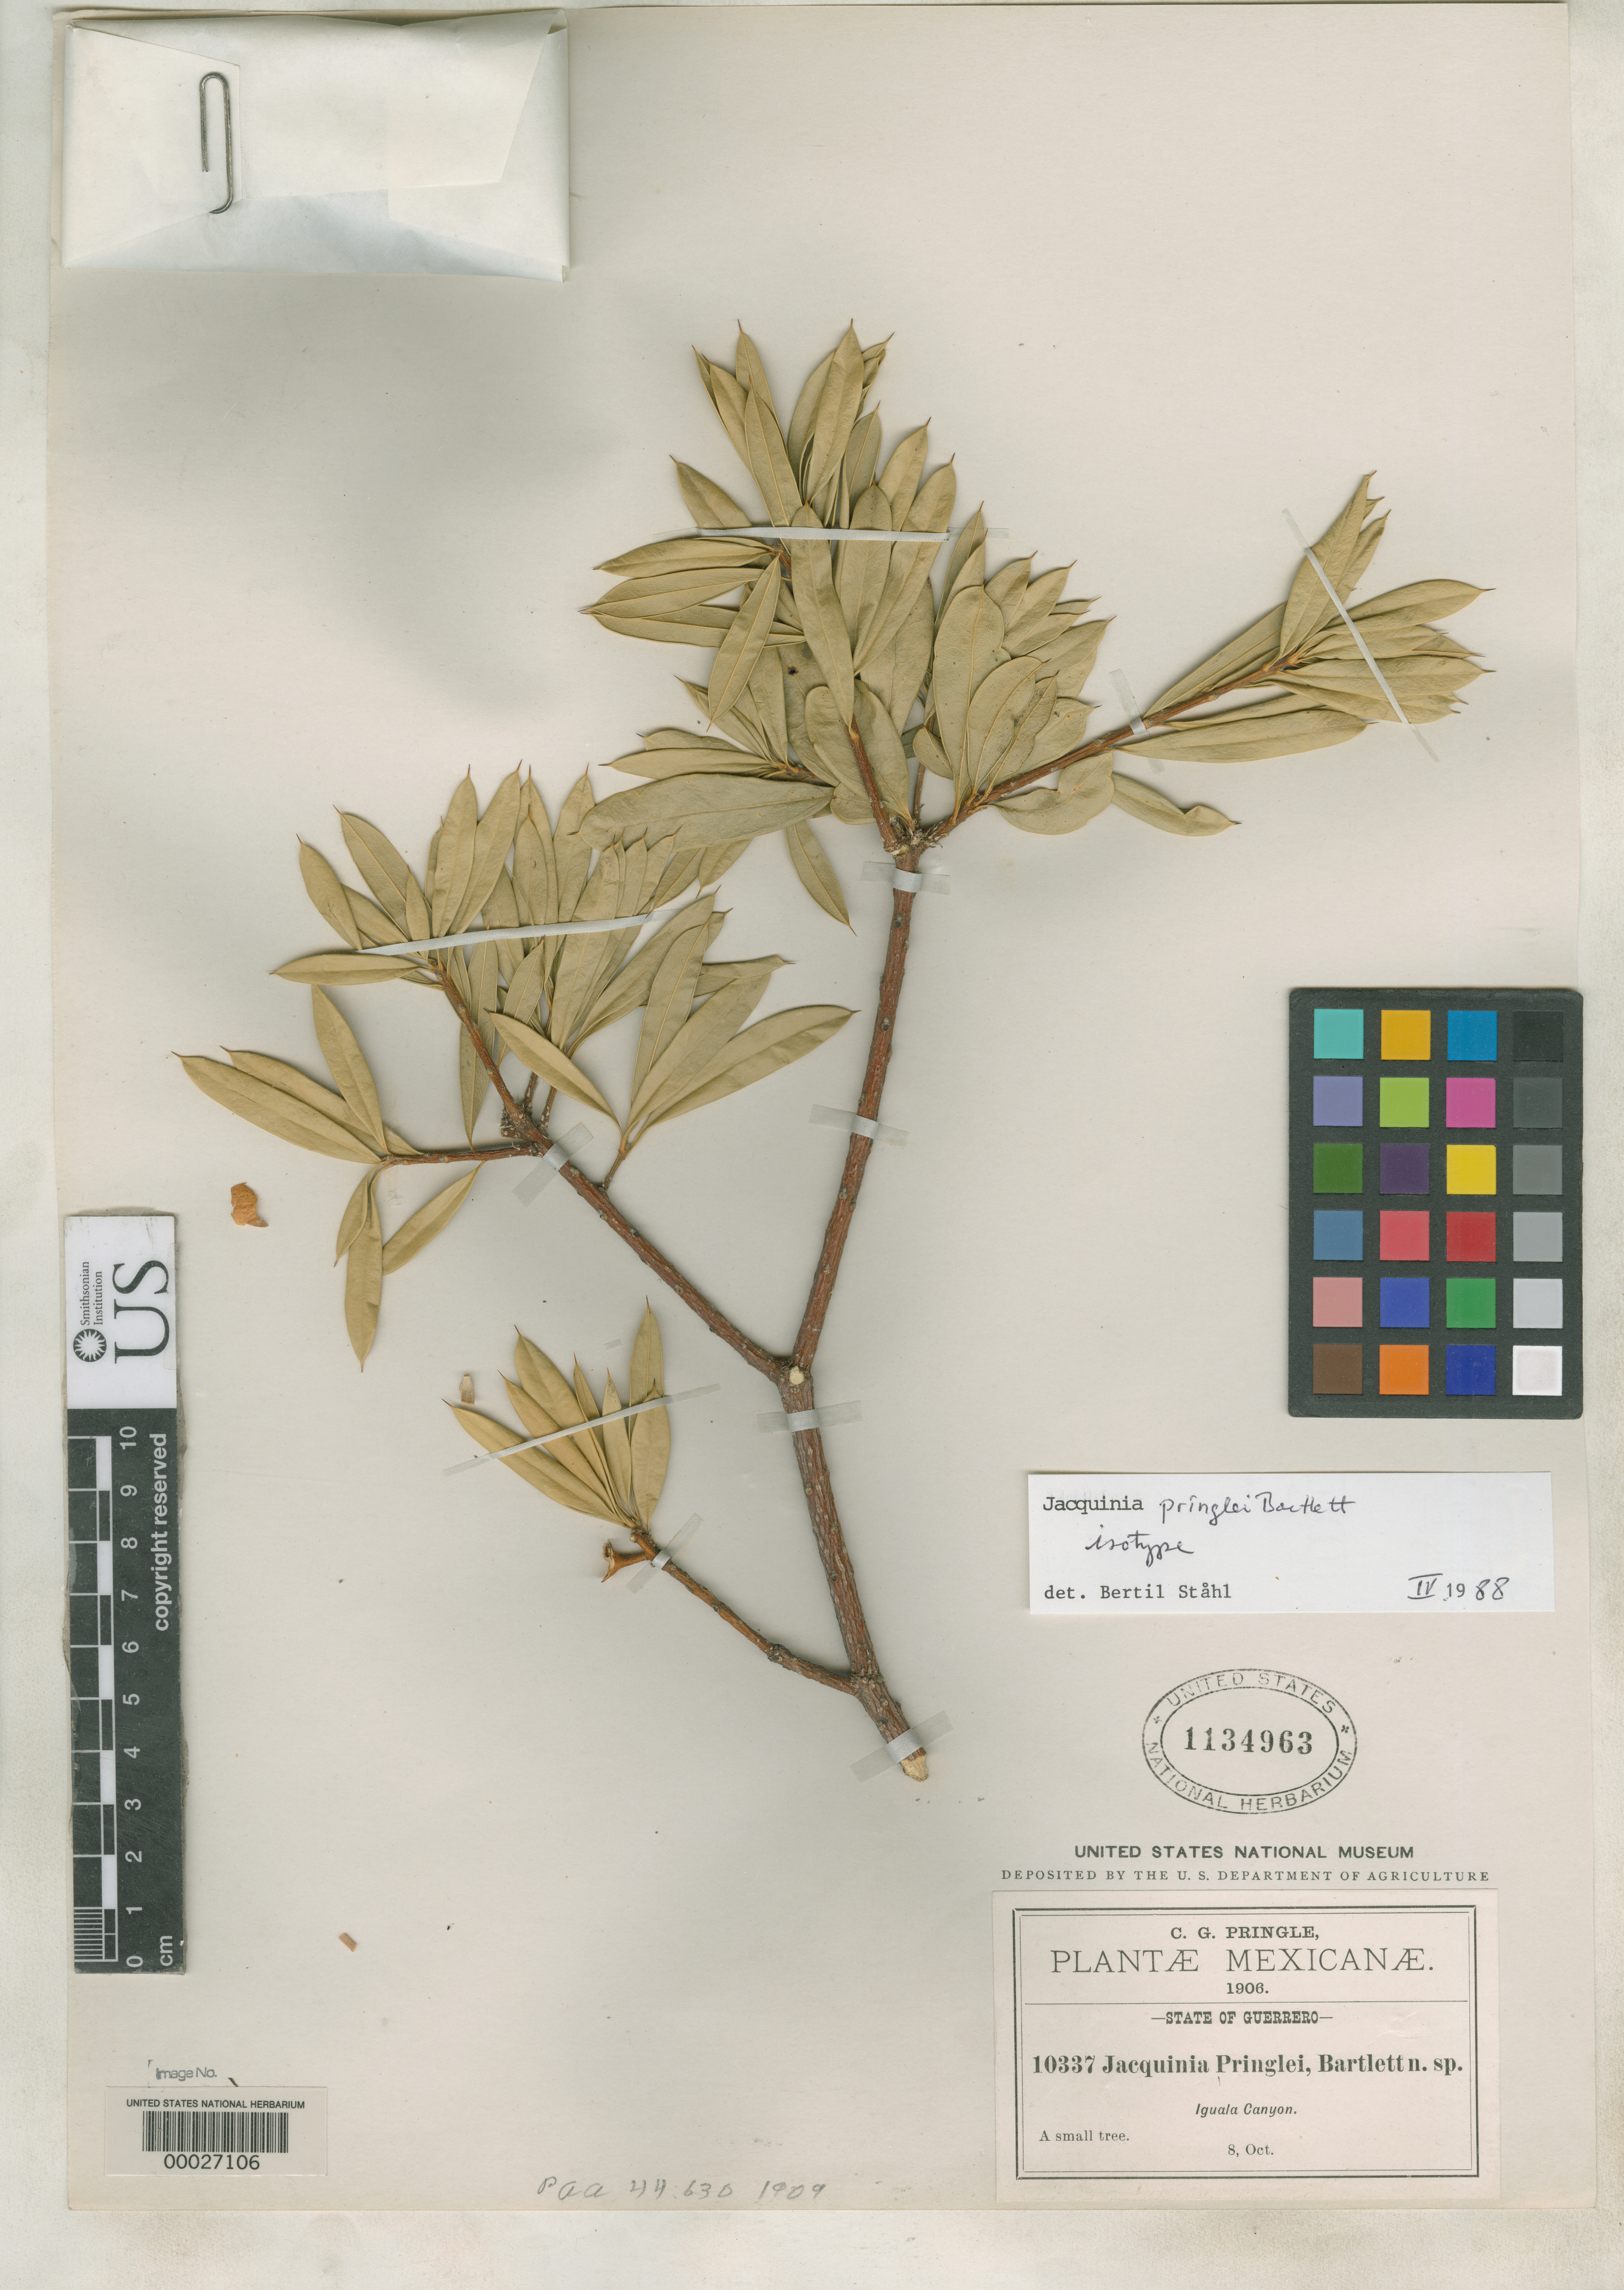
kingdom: Plantae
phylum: Tracheophyta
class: Magnoliopsida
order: Ericales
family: Primulaceae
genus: Jacquinia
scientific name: Jacquinia pringlei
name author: Bartlett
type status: Isotype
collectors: C. G. Pringle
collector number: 10337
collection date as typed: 08 Oct 1906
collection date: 1906-10-08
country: Mexico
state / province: Guerrero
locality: Iguala Canyon.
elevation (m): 750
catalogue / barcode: US 1134963